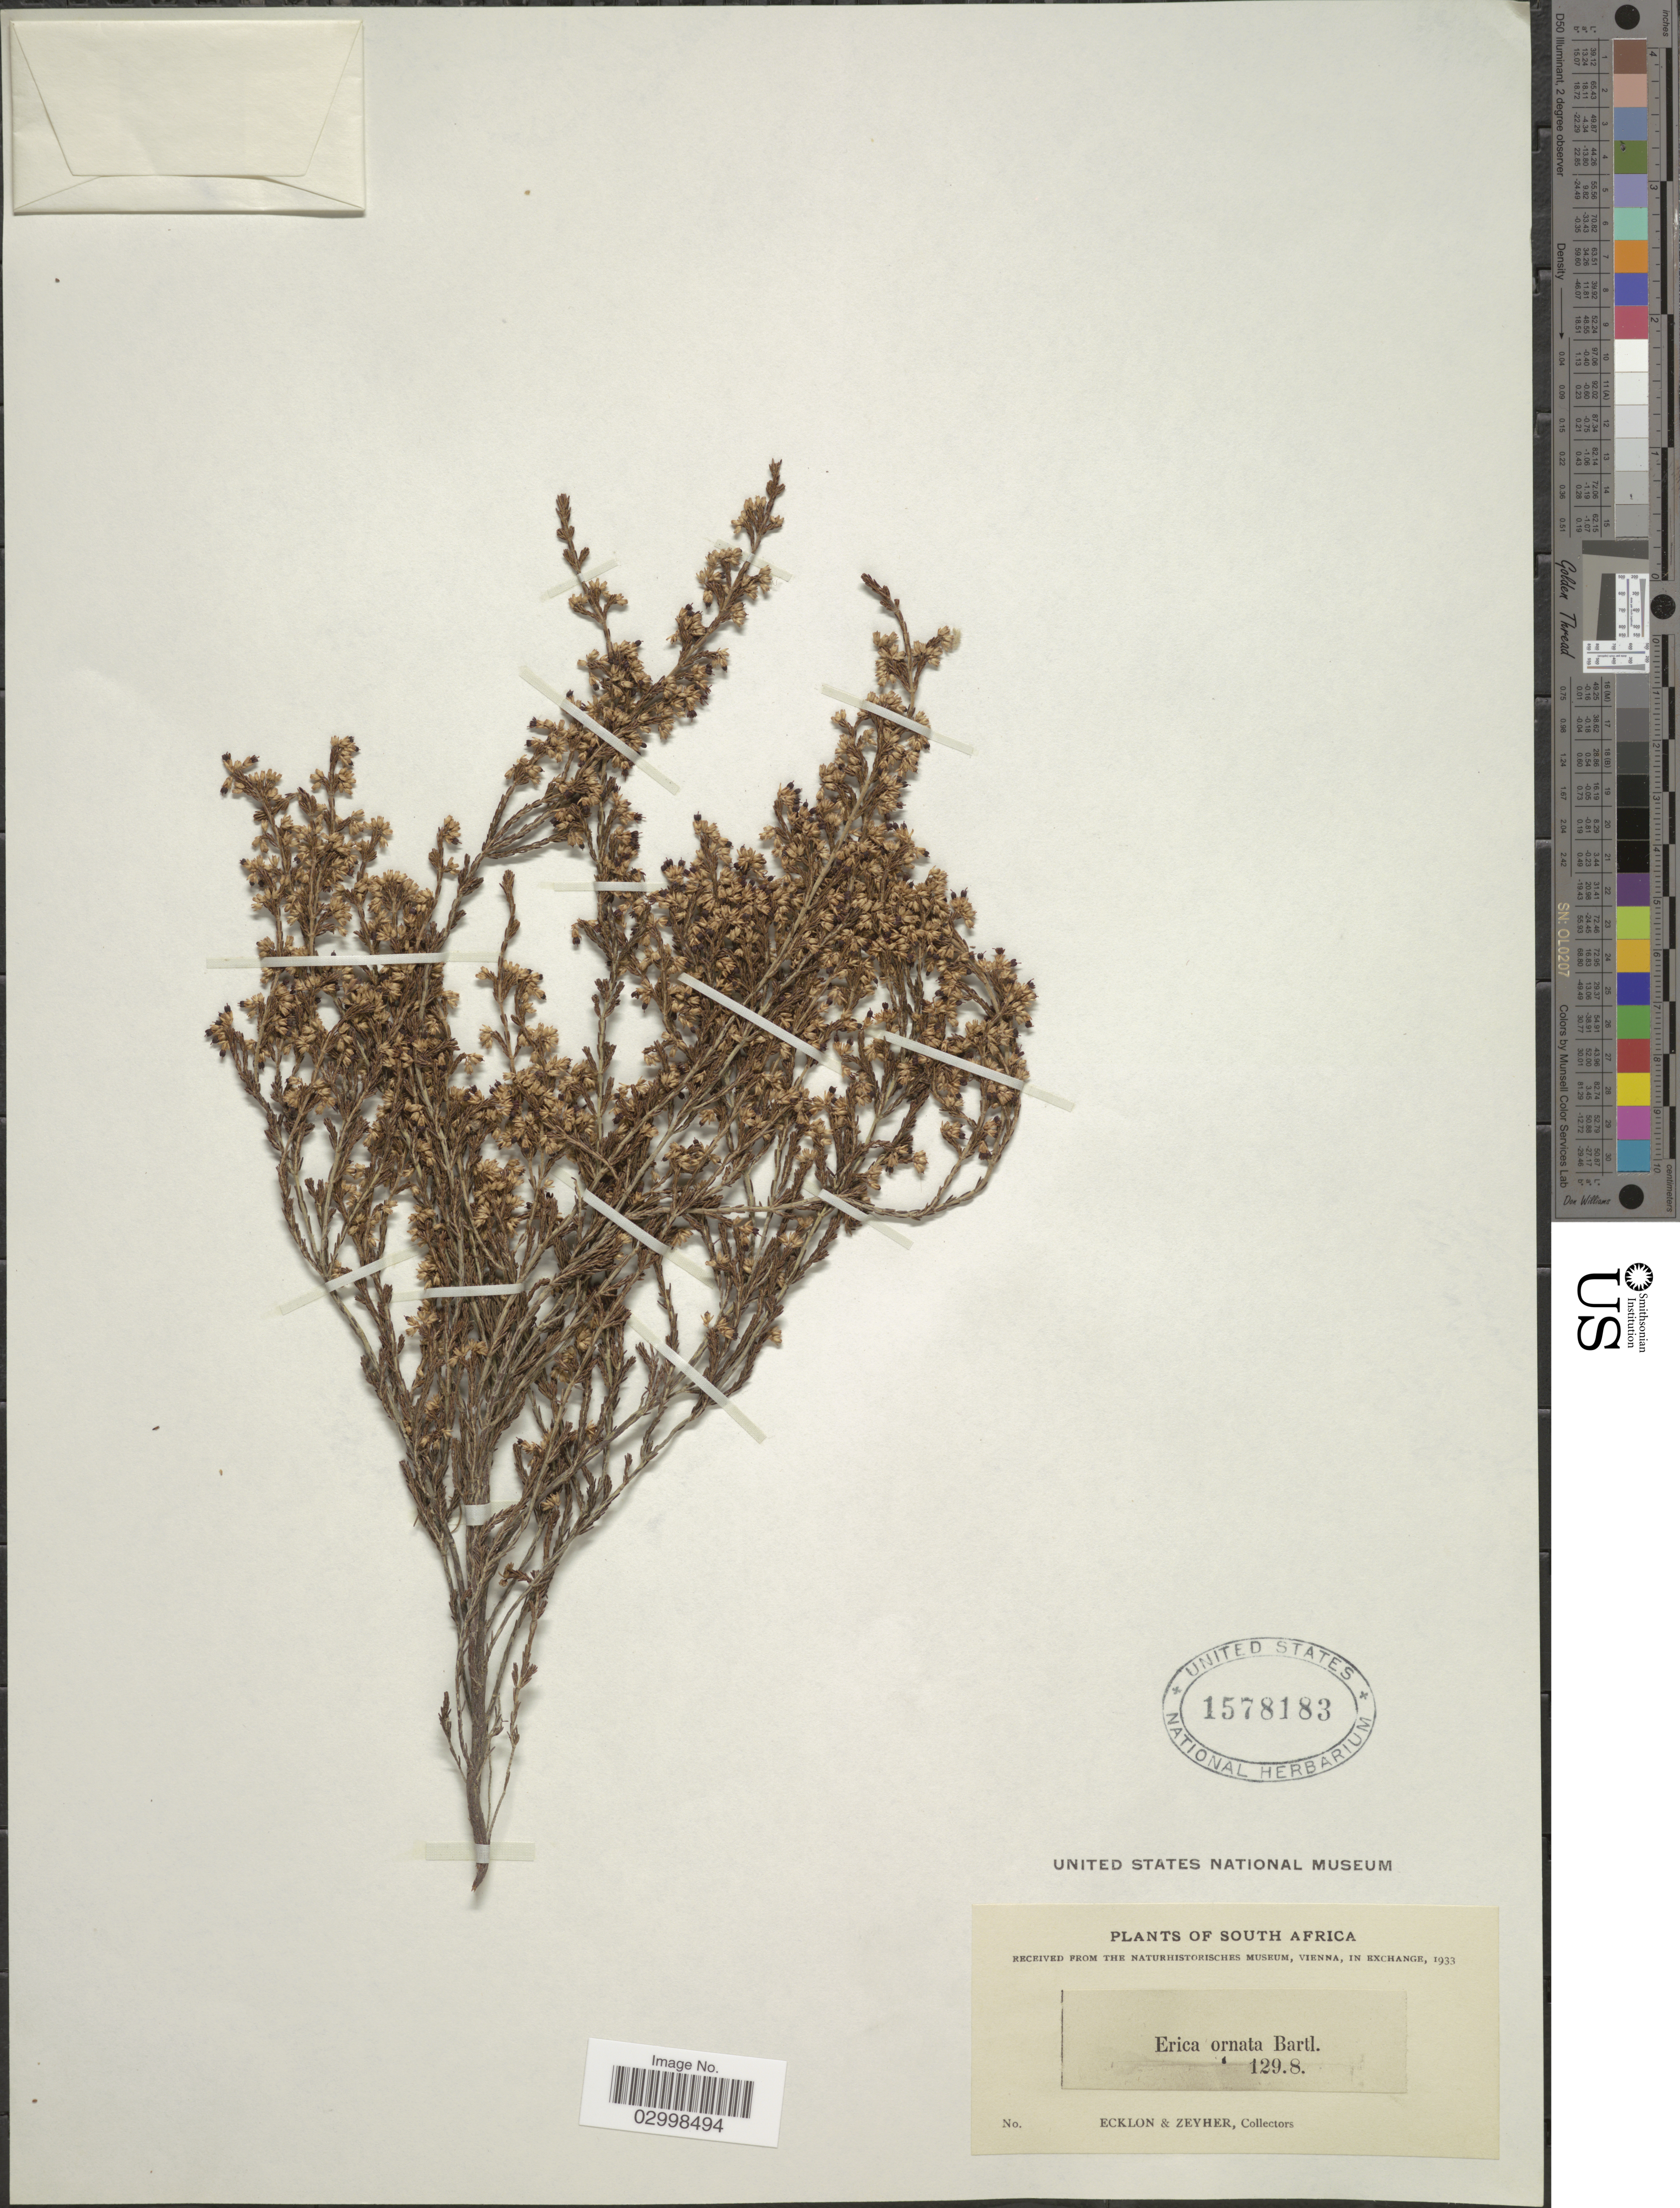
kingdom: Plantae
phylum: Tracheophyta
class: Magnoliopsida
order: Ericales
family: Ericaceae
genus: Erica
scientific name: Erica ornata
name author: Klotzsch ex Benth.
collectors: -. Ecklon & -. Zeyher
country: South Africa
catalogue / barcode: US 1578183